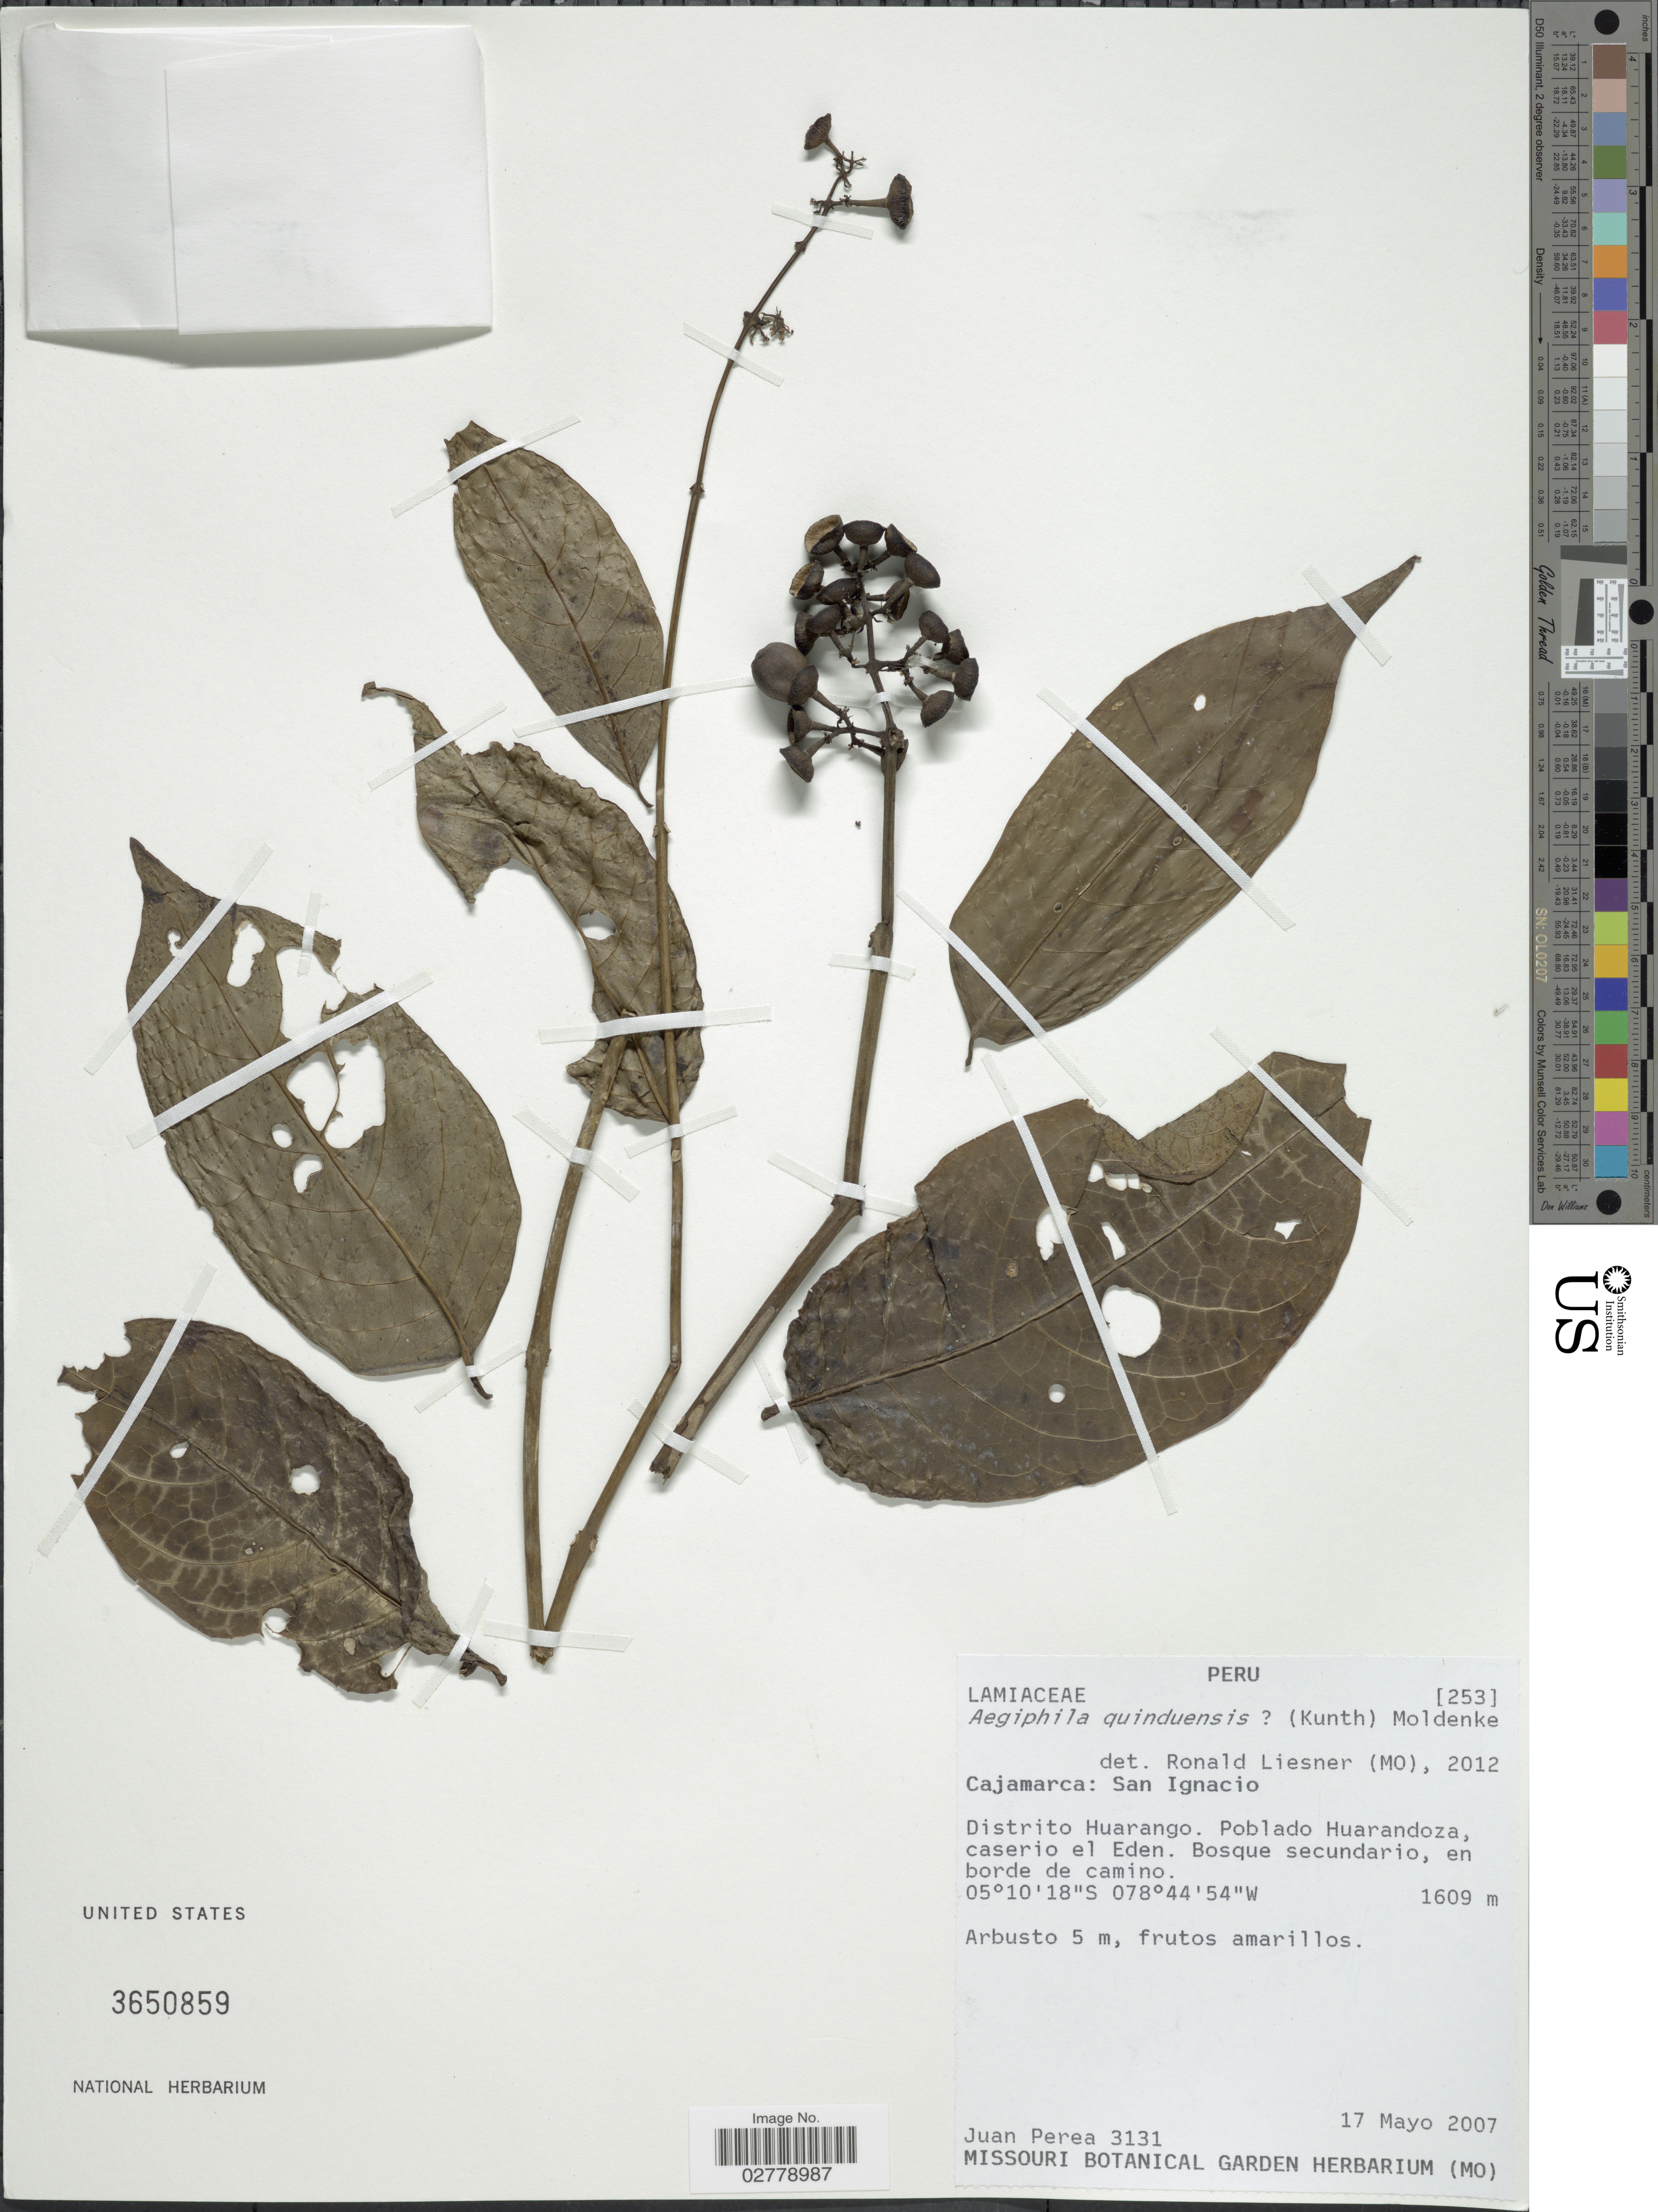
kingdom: Plantae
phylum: Tracheophyta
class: Magnoliopsida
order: Lamiales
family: Lamiaceae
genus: Aegiphila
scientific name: Aegiphila quinduensis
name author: (Kunth) Moldenke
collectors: J. Perea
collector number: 3131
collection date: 2007-05-17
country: Peru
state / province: Cajamarca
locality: San Ignacio. Distrito Huarango. Poblado Huarandoza, caserio el Eden.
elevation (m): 1609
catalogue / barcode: US 3650859